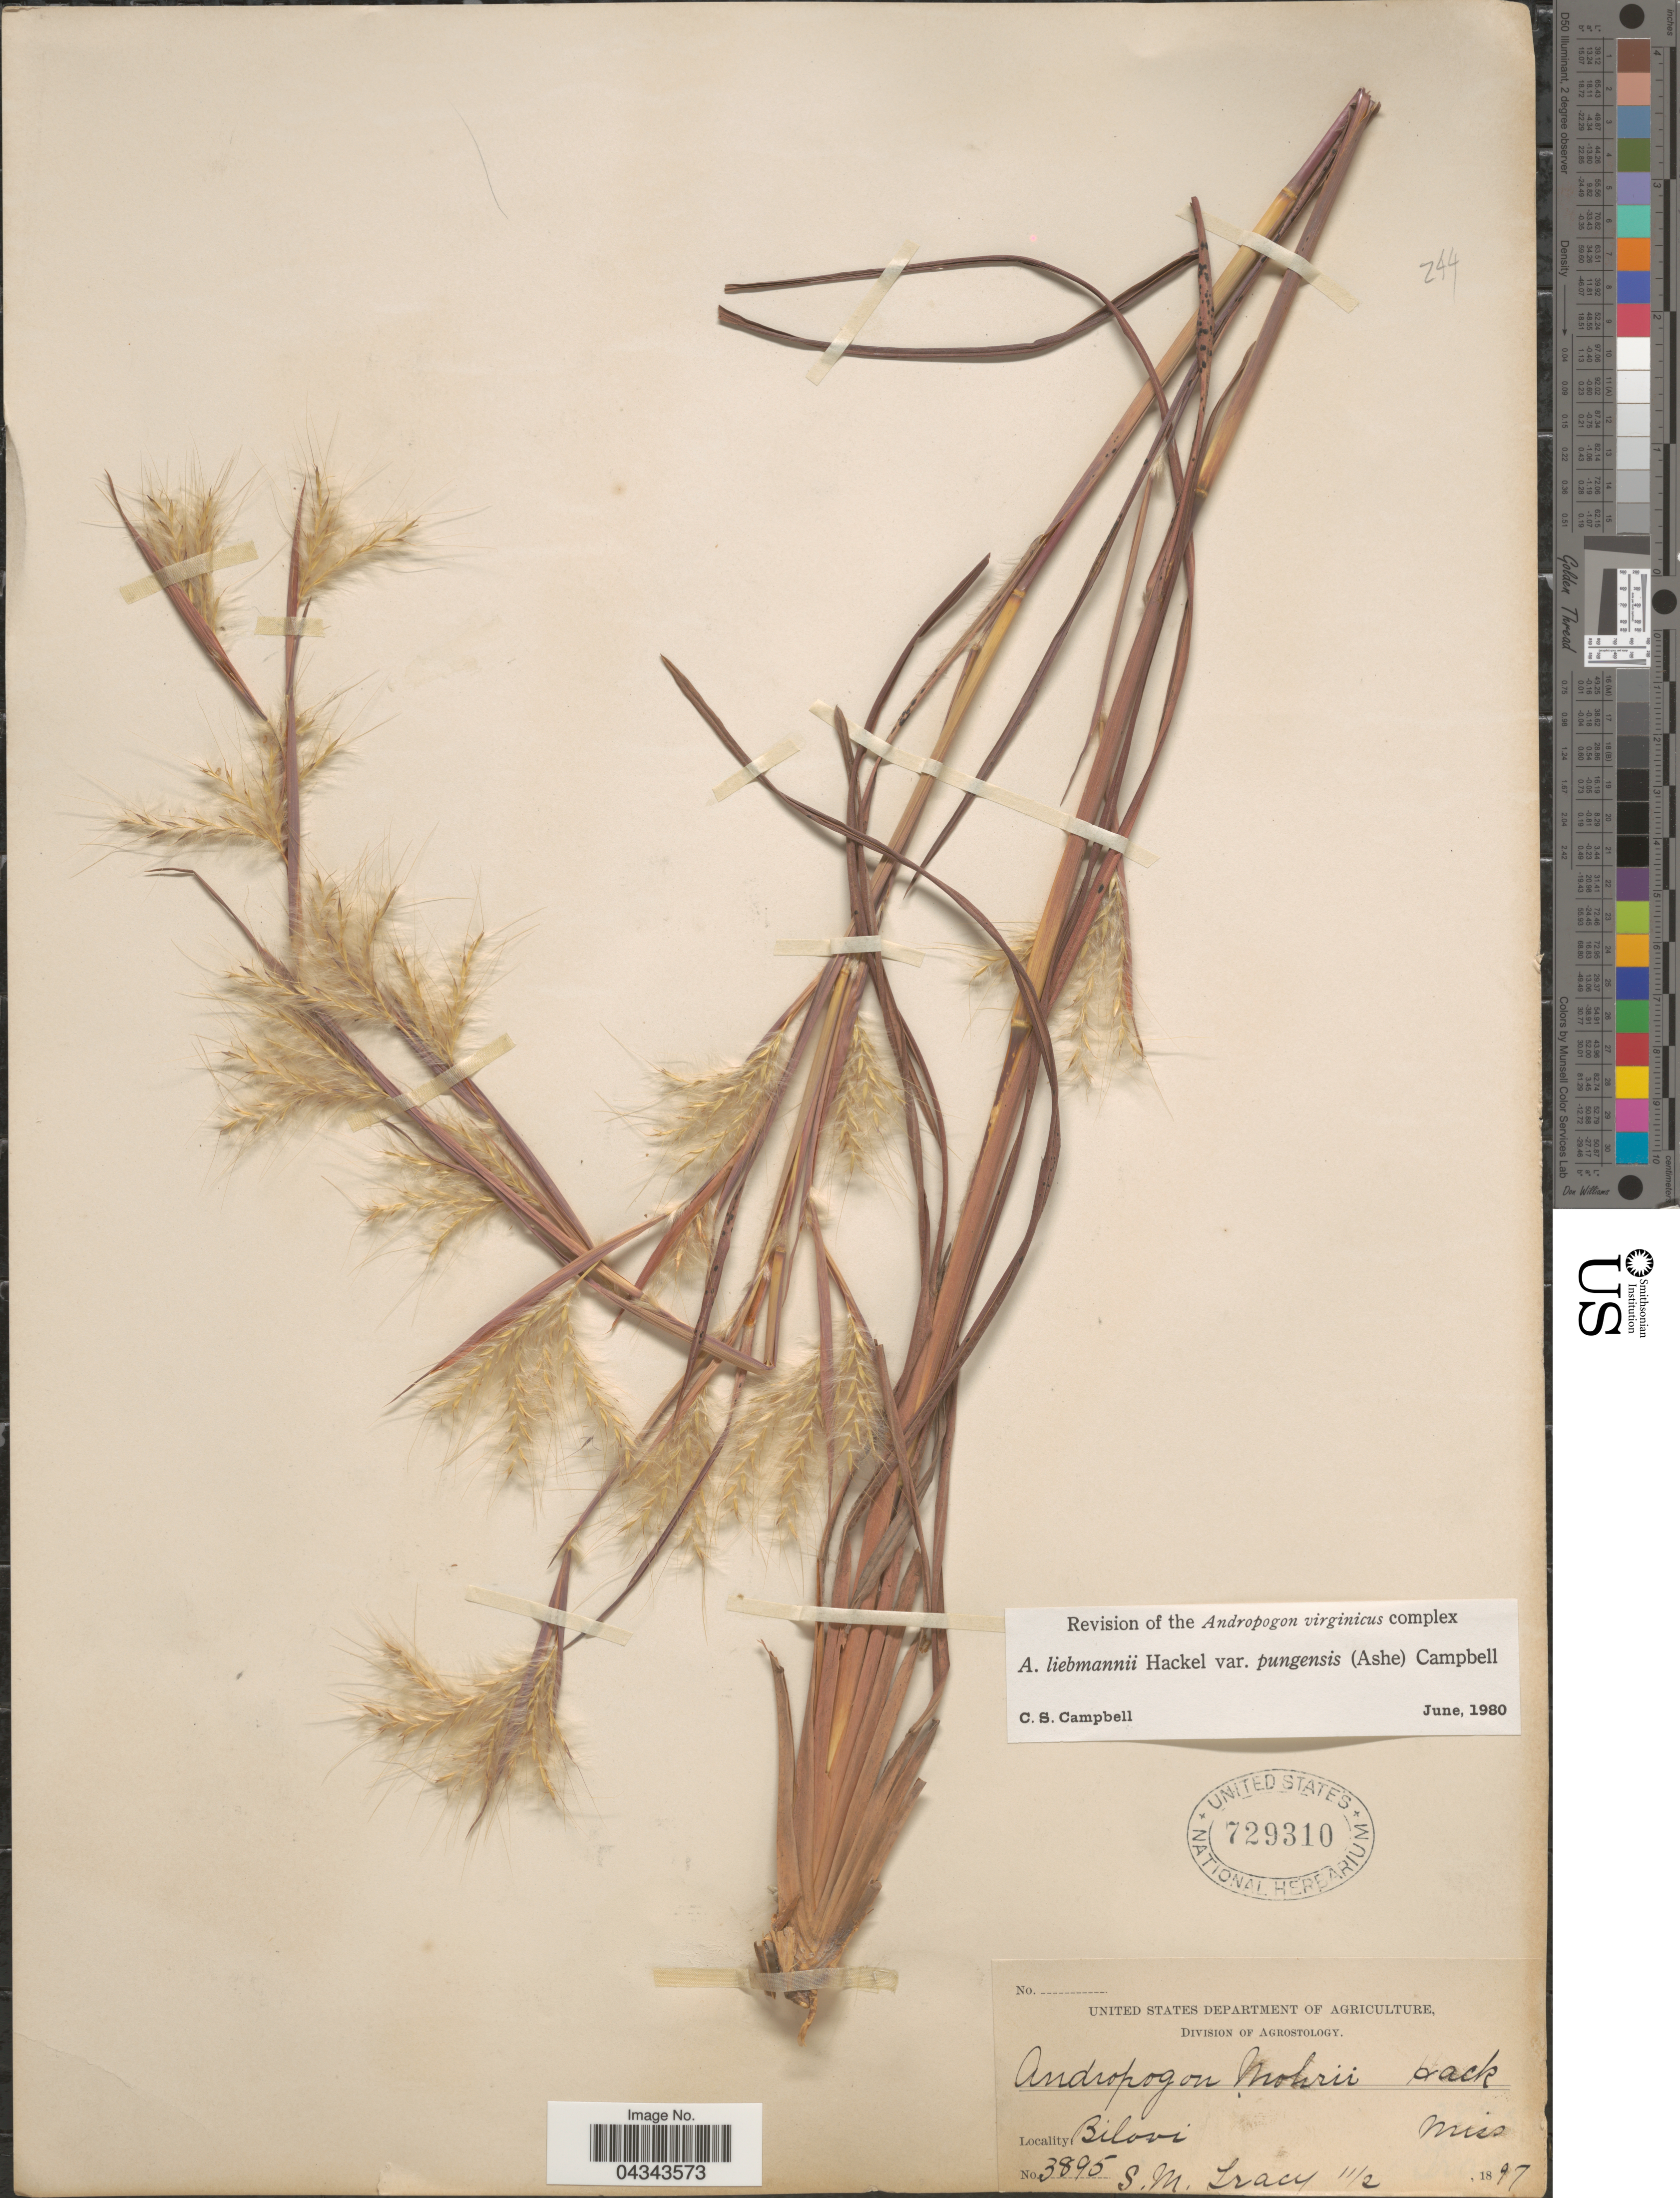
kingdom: Plantae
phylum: Tracheophyta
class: Liliopsida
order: Poales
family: Poaceae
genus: Andropogon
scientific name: Andropogon liebmannii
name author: Hack.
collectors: S. M. Tracy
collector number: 3895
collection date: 1897-11-02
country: United States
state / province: Mississippi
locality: Biloxi.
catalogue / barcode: US 729310